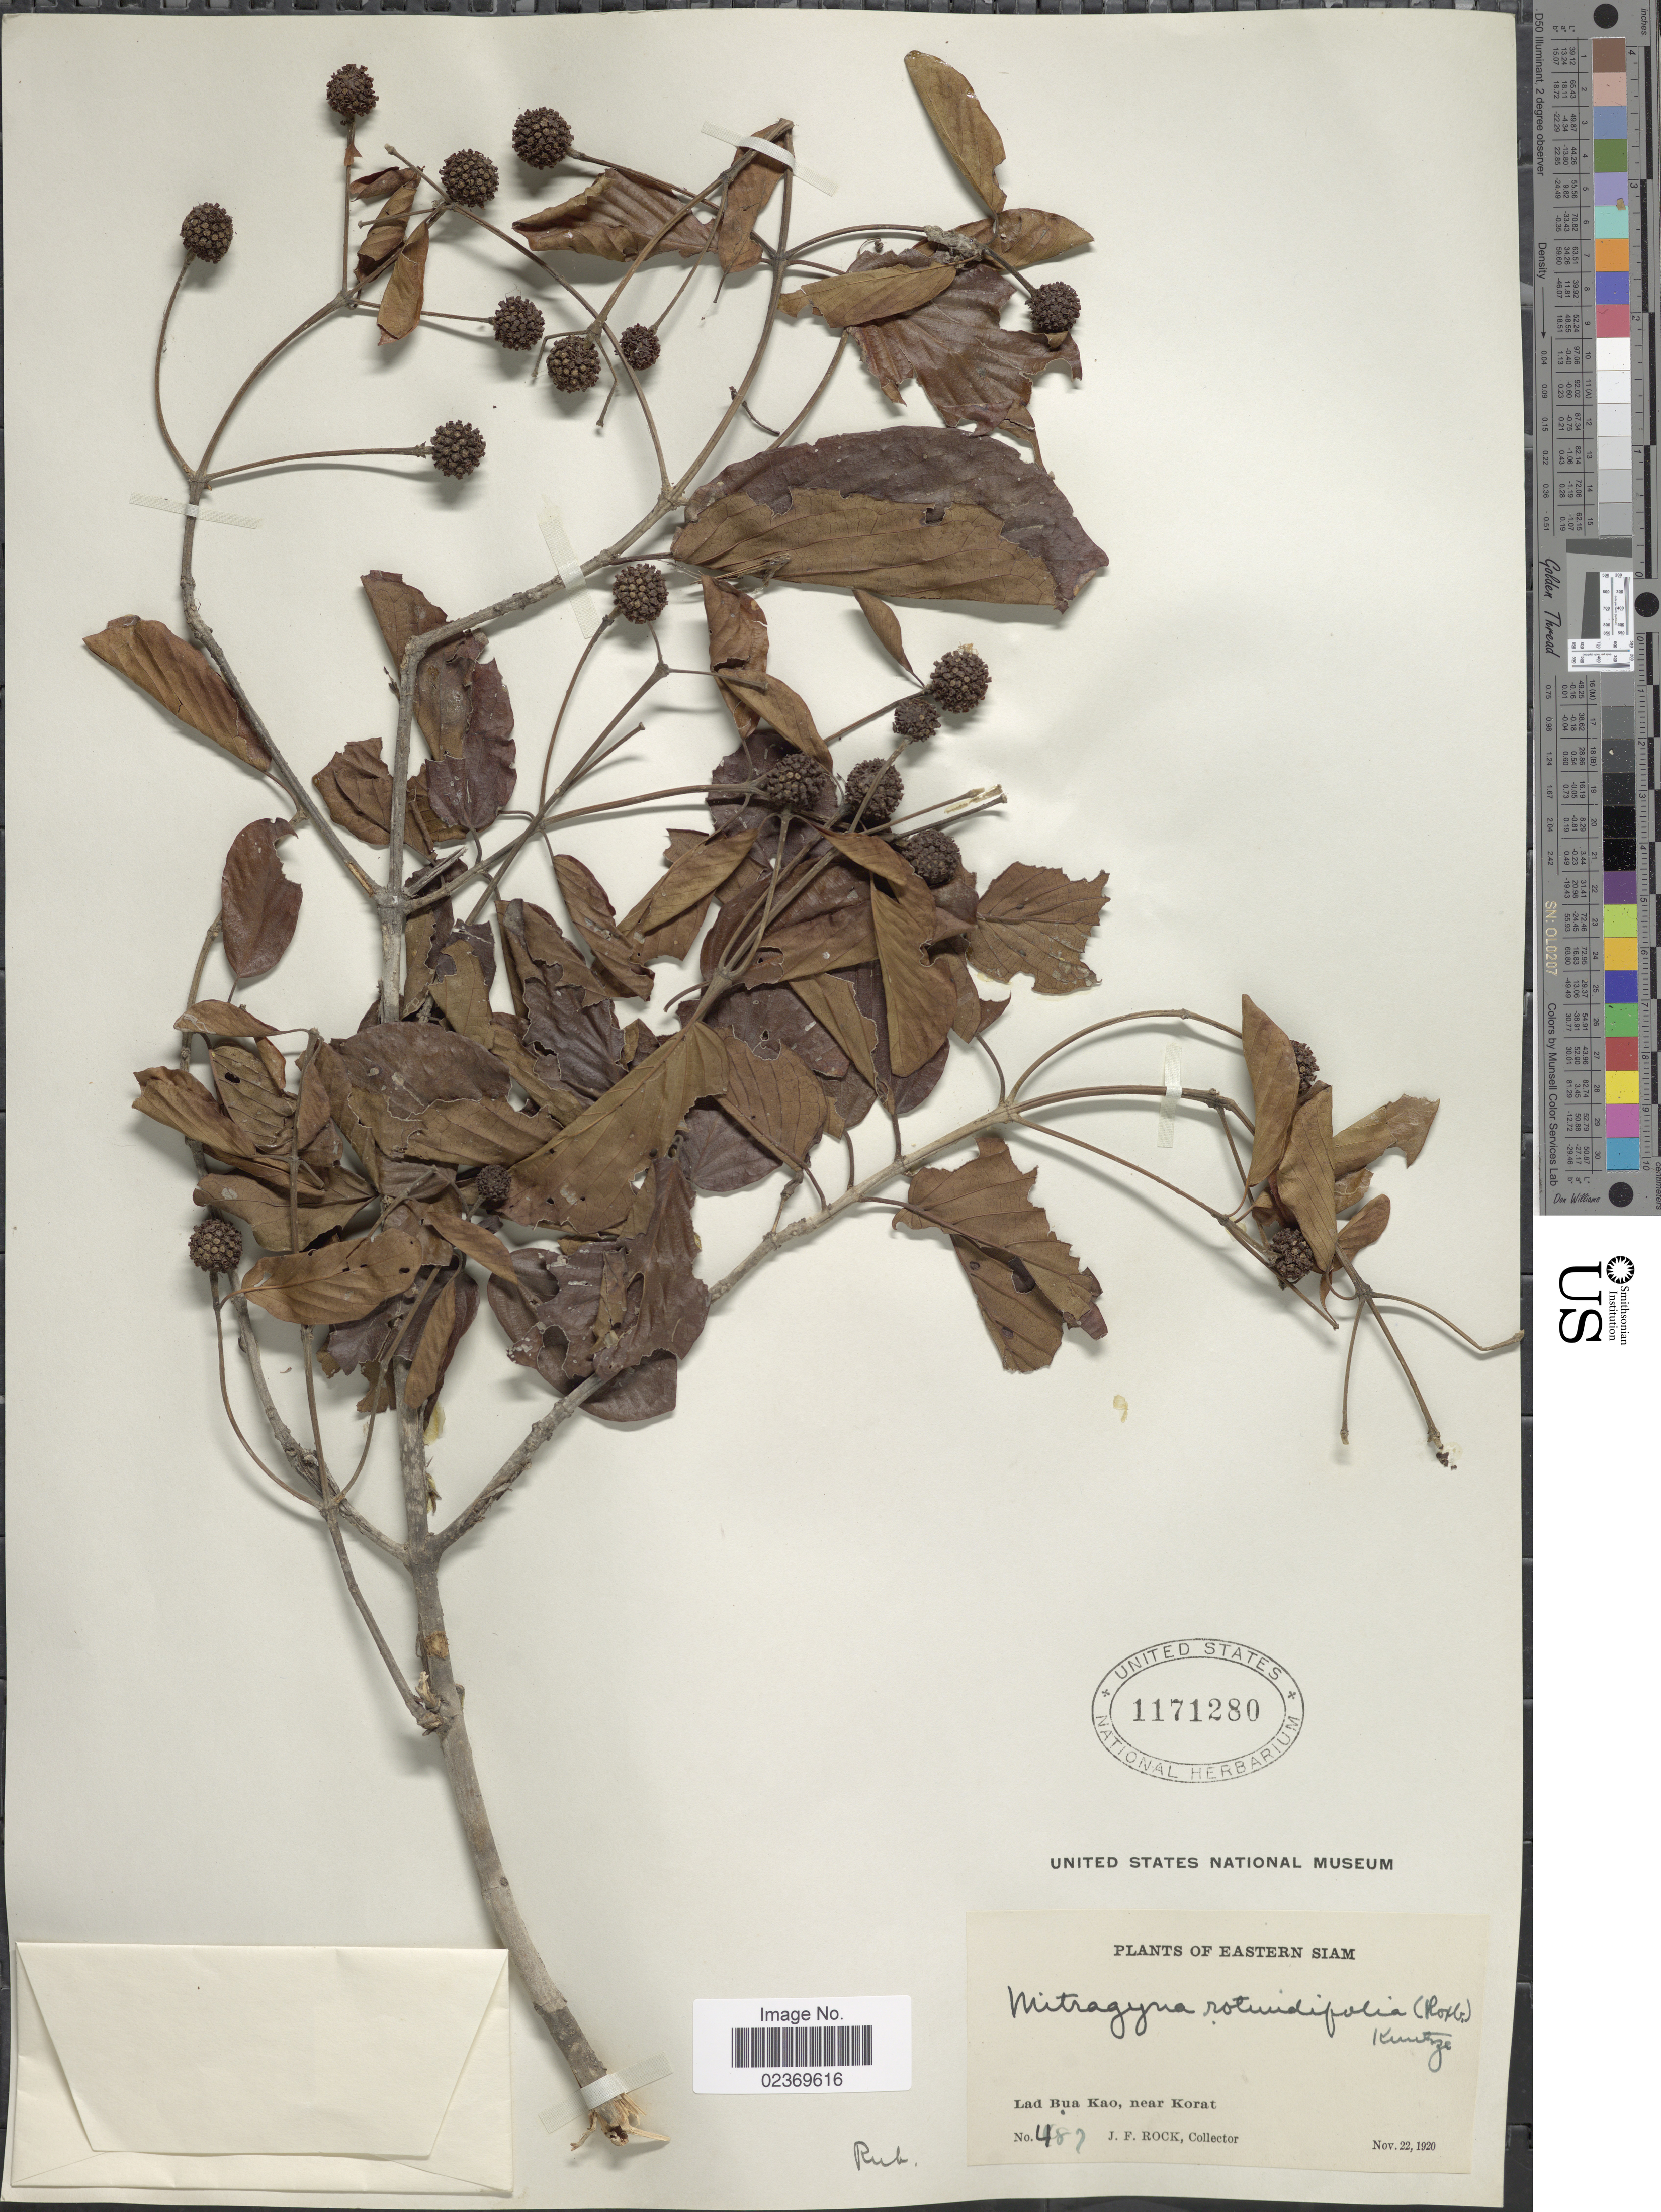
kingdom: Plantae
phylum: Tracheophyta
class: Magnoliopsida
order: Gentianales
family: Rubiaceae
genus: Mitragyna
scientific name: Mitragyna rotundifolia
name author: (Roxb.) Kuntze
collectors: J. Rock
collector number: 487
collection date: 1920-11-22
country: Thailand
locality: Eastern Siam, Lad Bua Kao, near Korat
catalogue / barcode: US 1171280